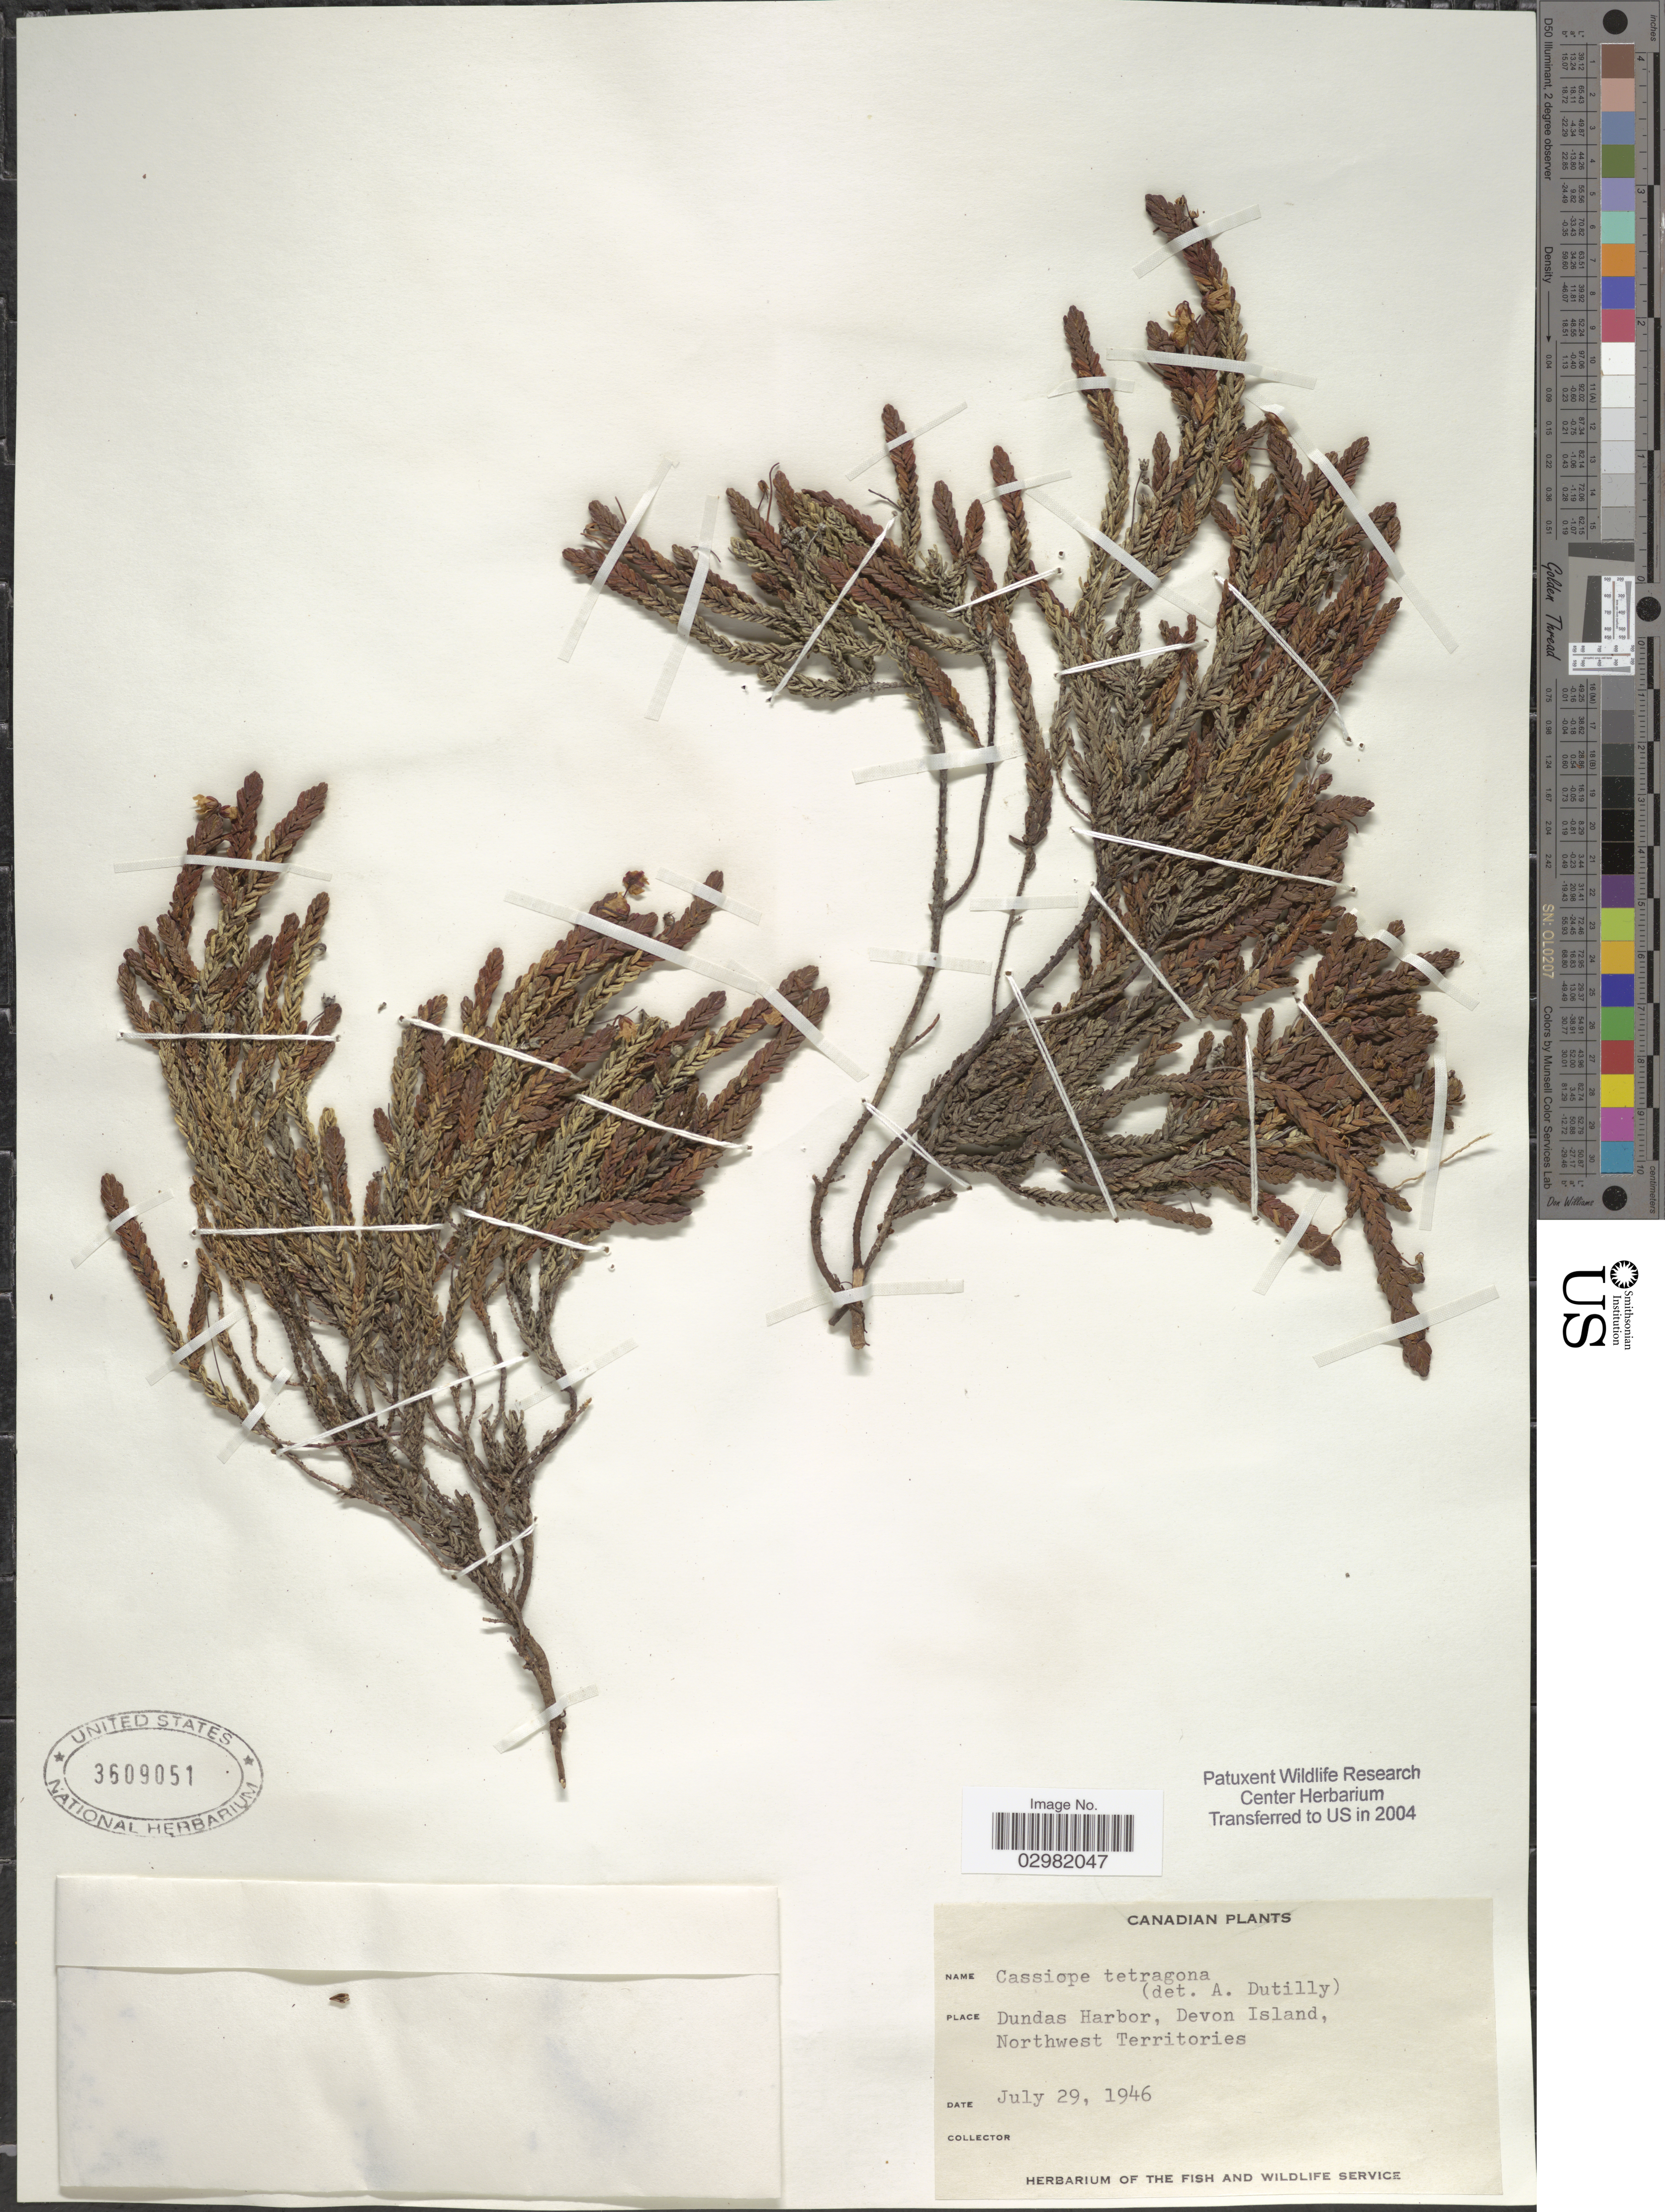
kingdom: Plantae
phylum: Tracheophyta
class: Magnoliopsida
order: Ericales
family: Ericaceae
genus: Cassiope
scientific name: Cassiope tetragona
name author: (L.) D. Don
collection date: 1946-07-29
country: Canada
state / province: Northwest Territories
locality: Dundas Harbor, Devon Island.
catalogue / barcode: US 3609051